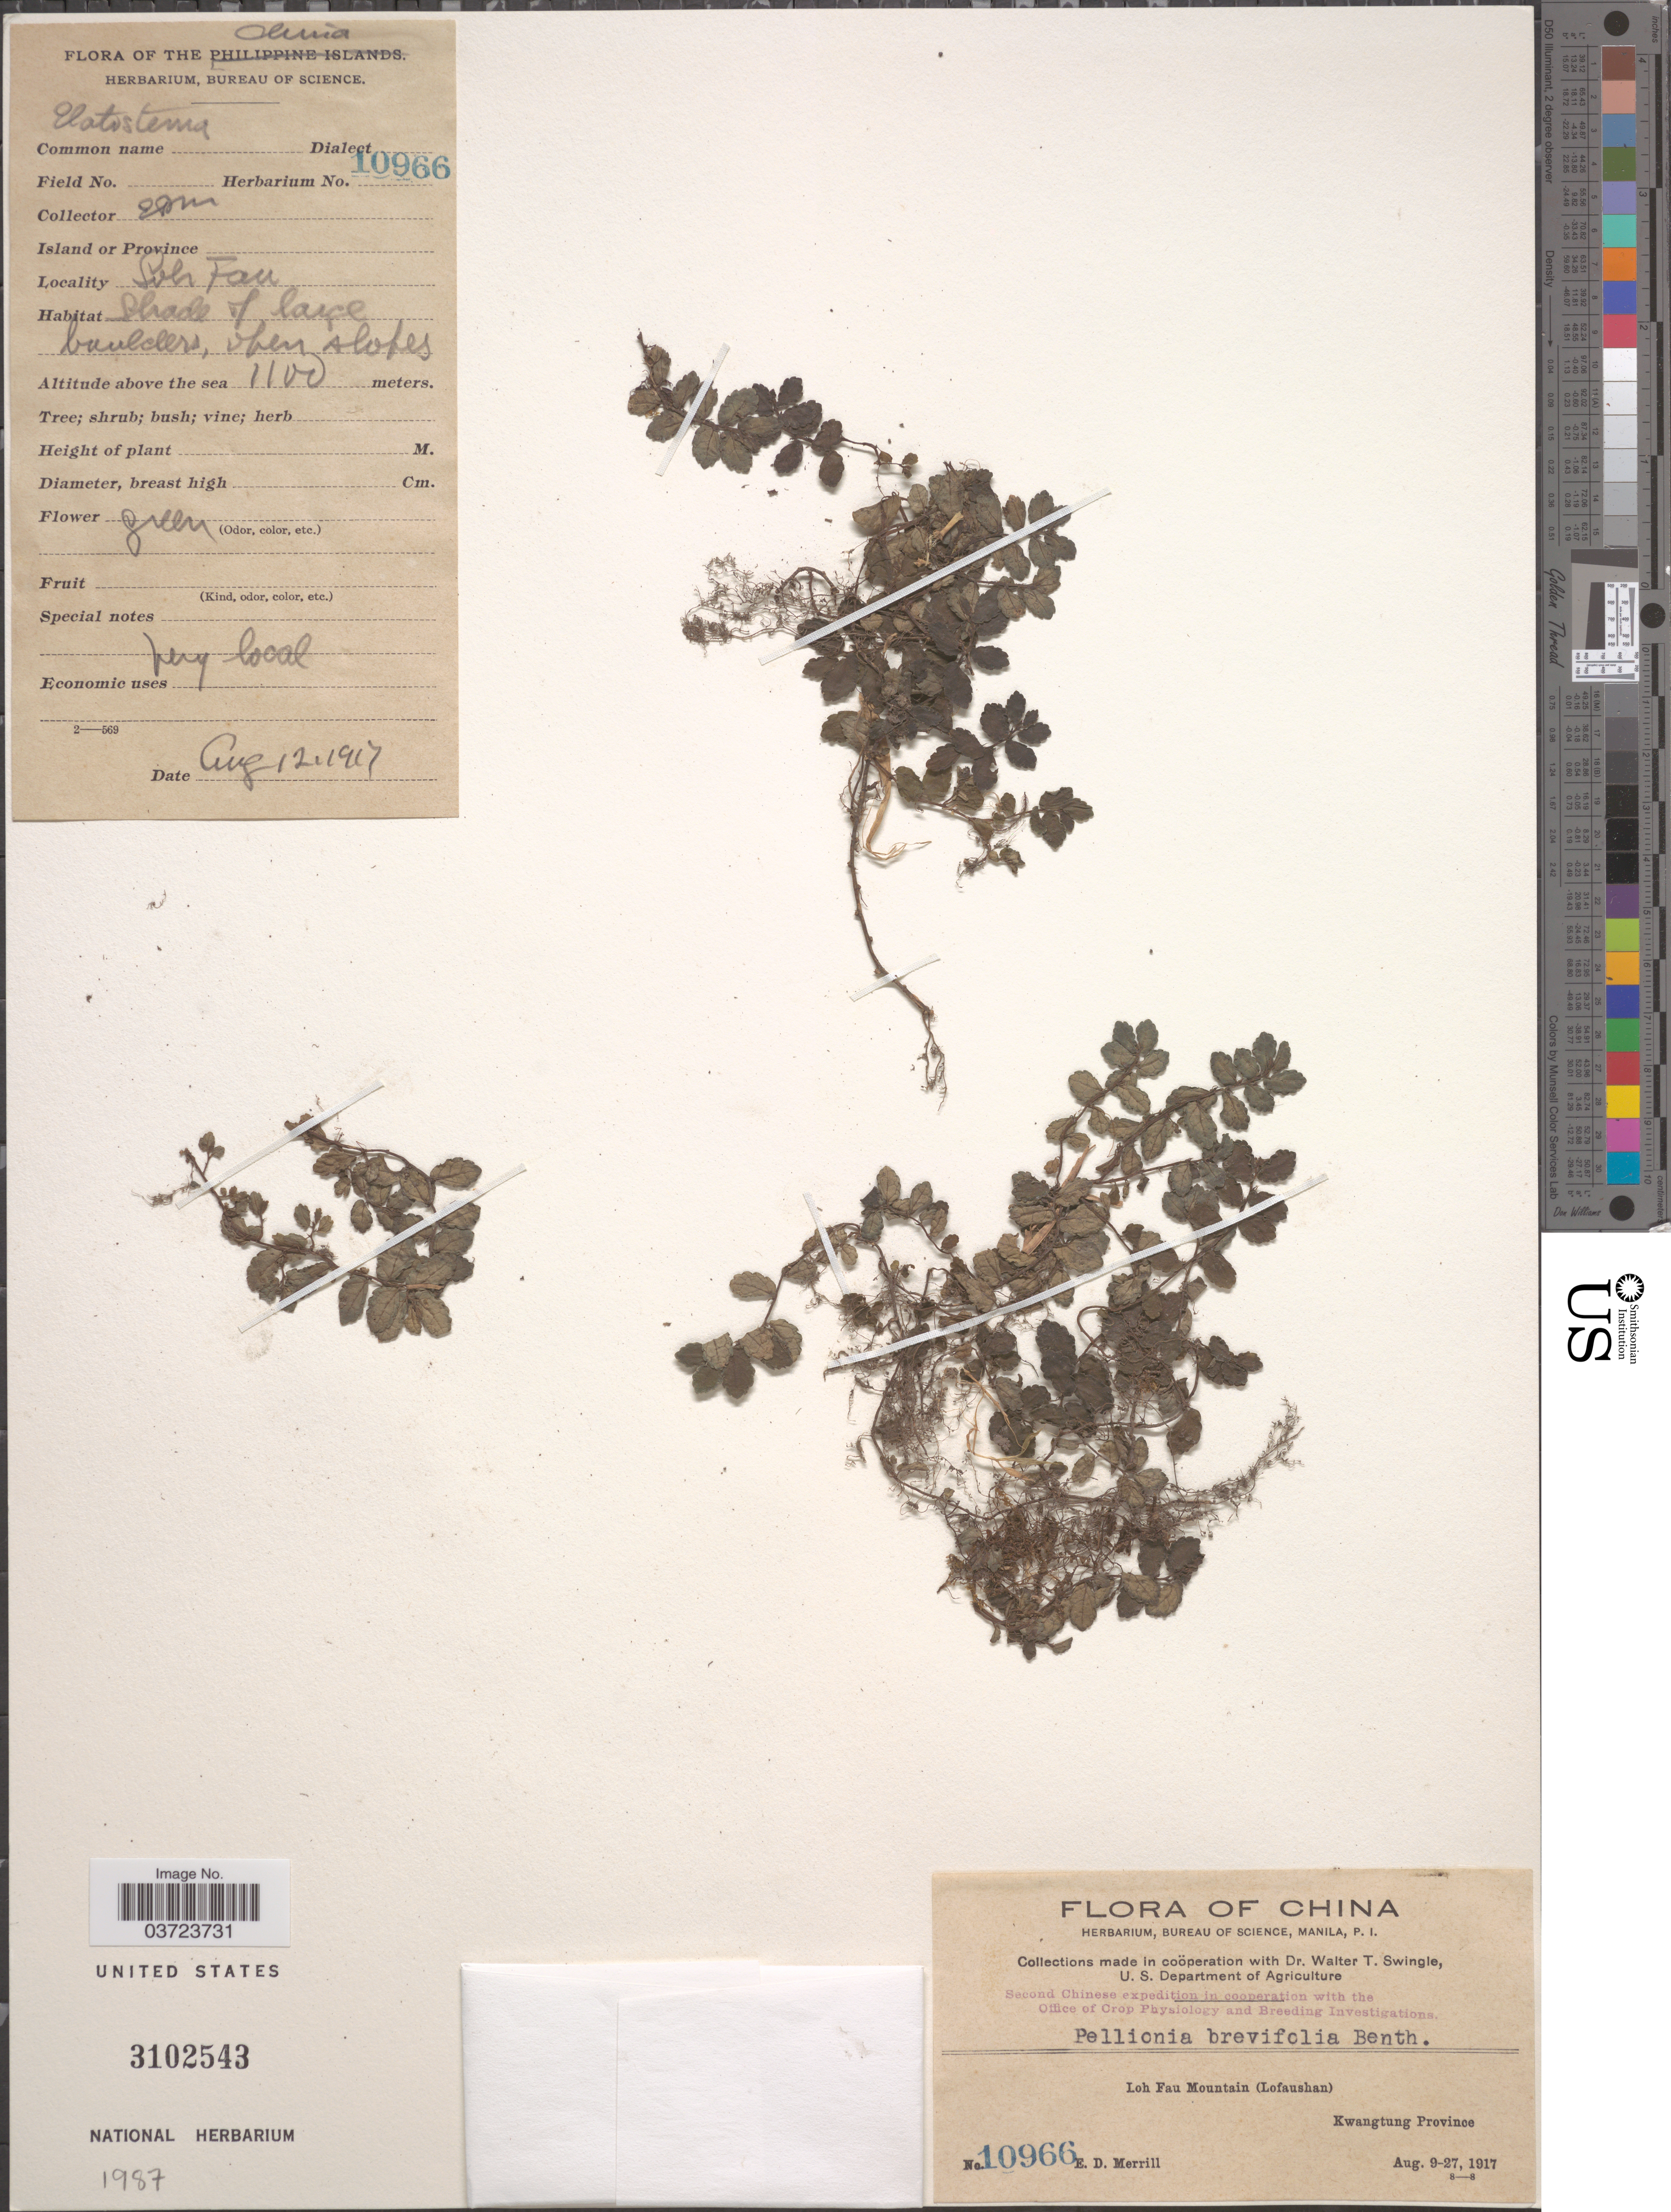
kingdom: Plantae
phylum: Tracheophyta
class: Magnoliopsida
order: Rosales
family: Urticaceae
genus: Pellionia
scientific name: Pellionia brevifolia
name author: Benth.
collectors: E. D. Merrill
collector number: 10966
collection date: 1917-08-12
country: China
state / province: Guangdong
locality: Loh Fau Mountain (Lofaushan) Kwangtung Province.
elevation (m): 1100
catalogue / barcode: US 3102543